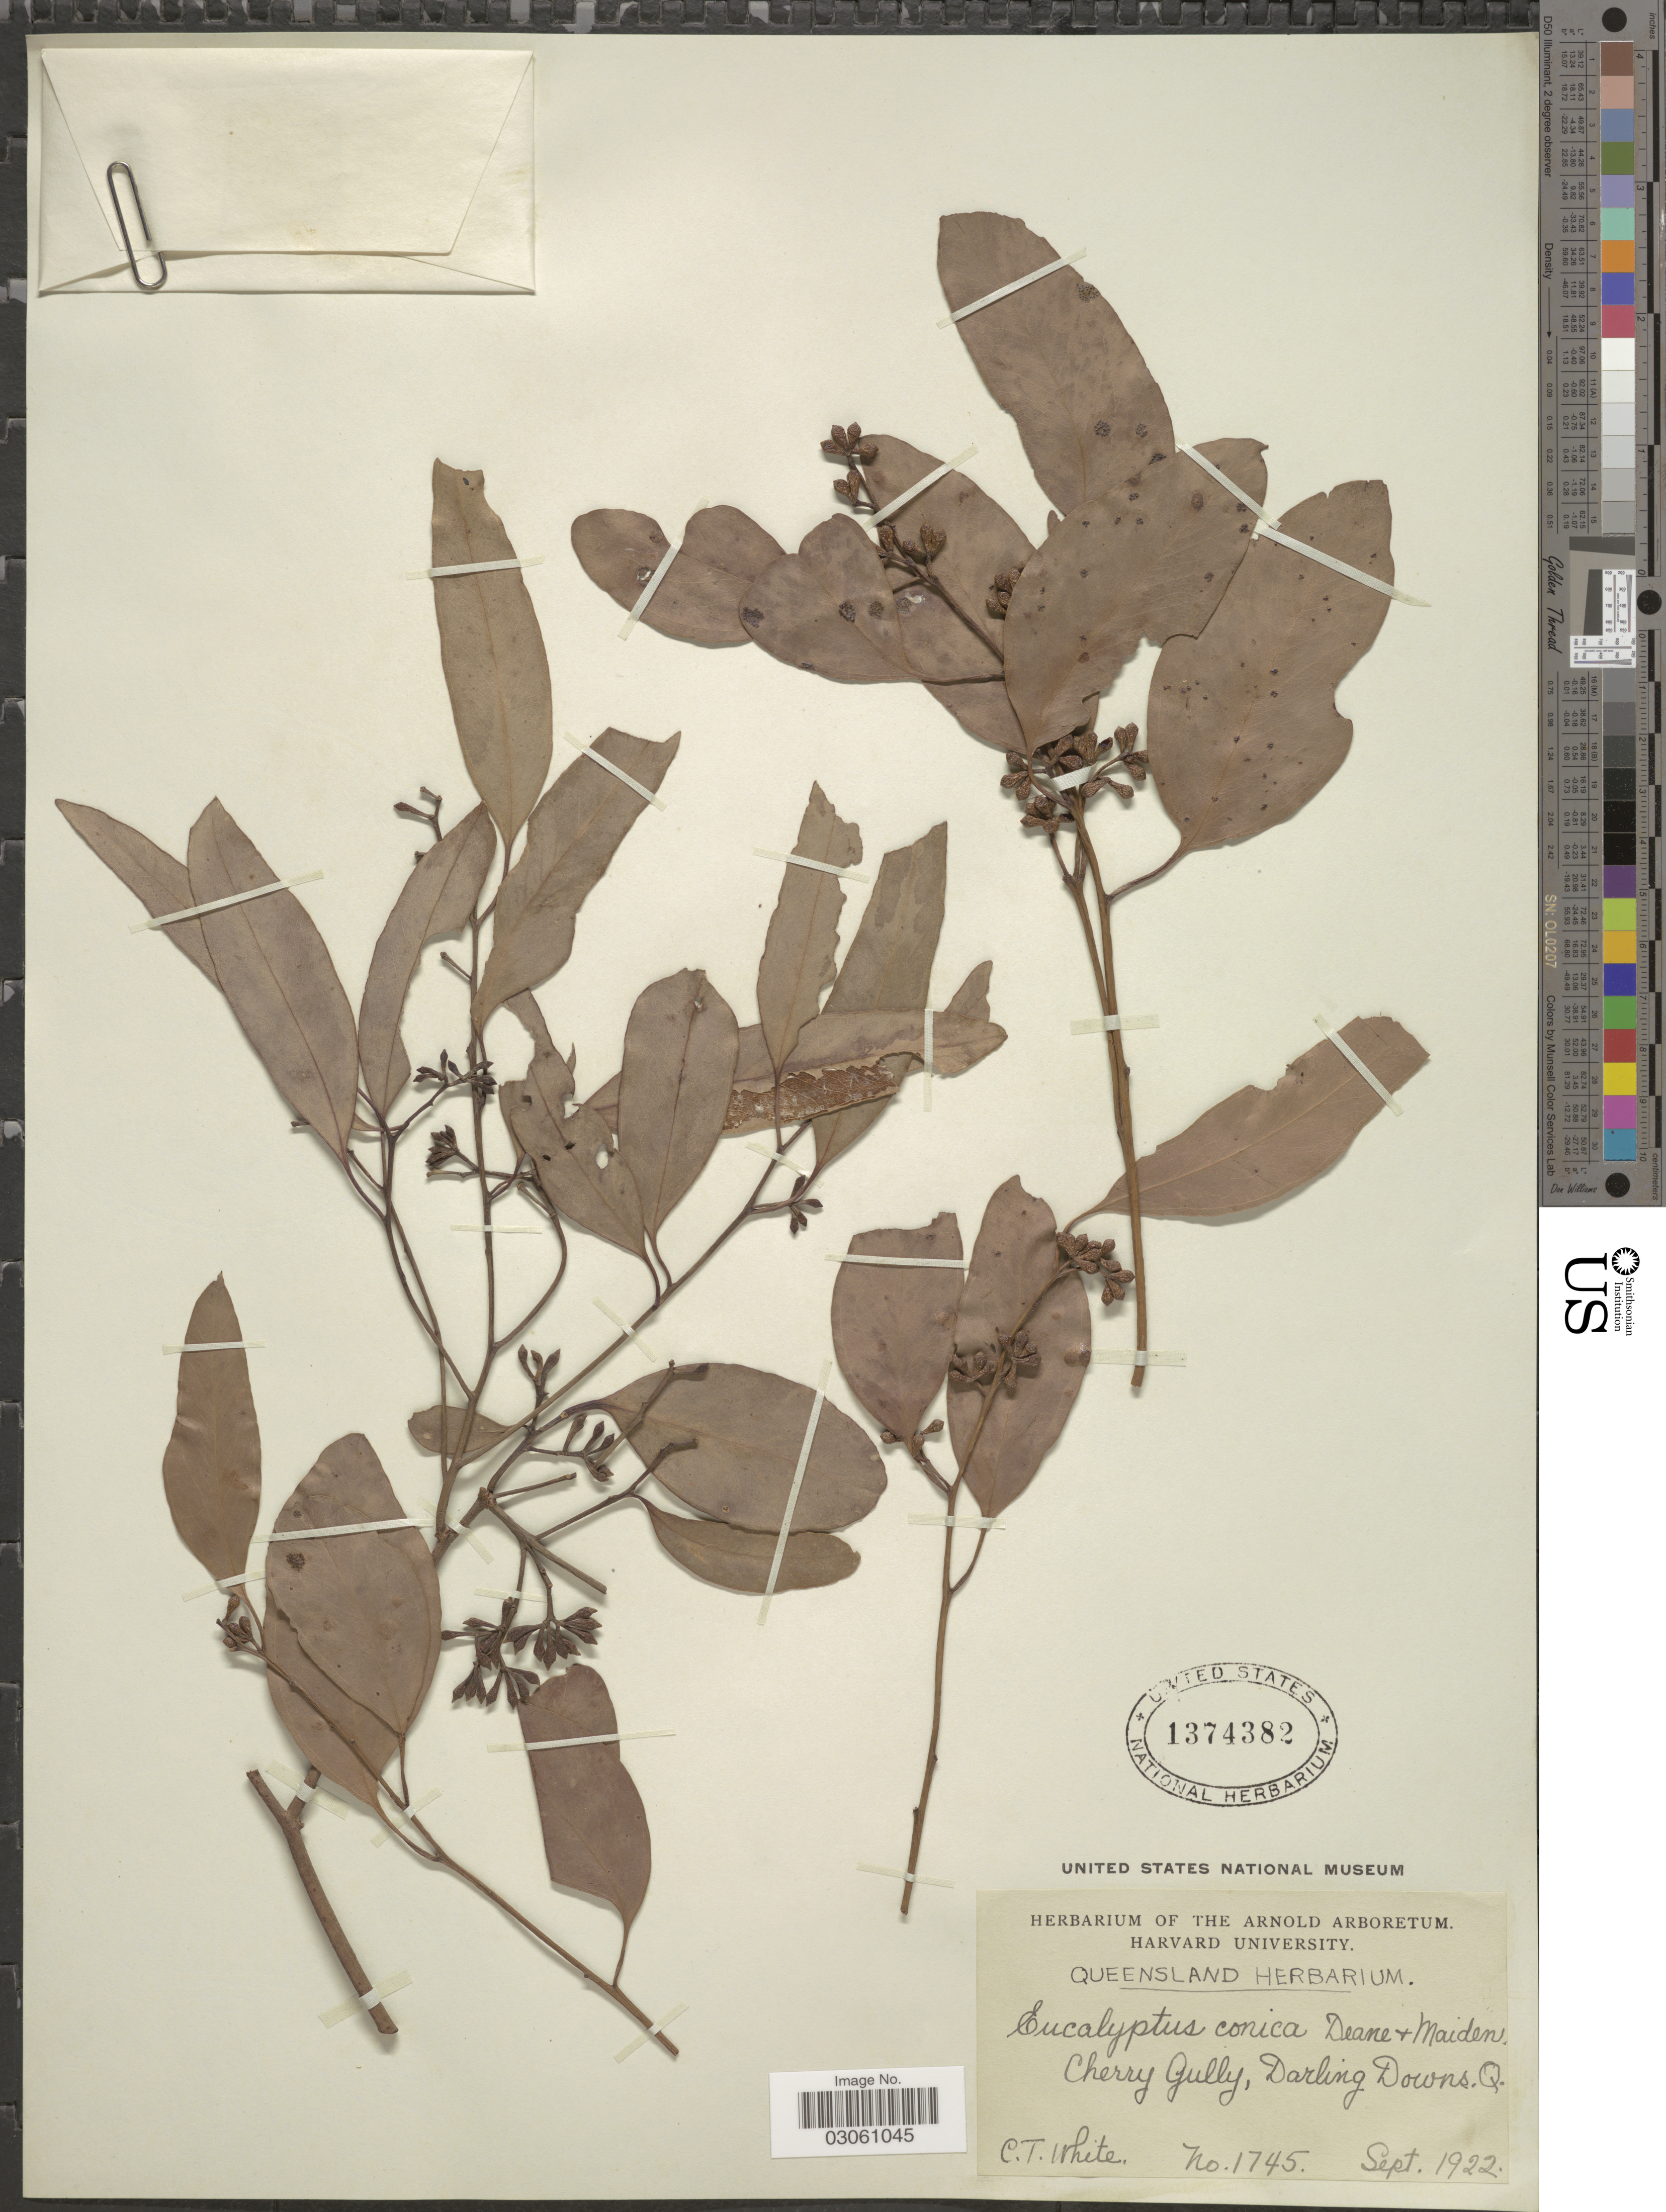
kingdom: Plantae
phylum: Tracheophyta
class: Magnoliopsida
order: Myrtales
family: Myrtaceae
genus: Eucalyptus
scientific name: Eucalyptus conica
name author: H. Deane & Maiden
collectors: C. T. White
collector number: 1745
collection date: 1922-09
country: Australia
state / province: Queensland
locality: Cherry Gully, Darling Downs.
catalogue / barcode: US 1374382